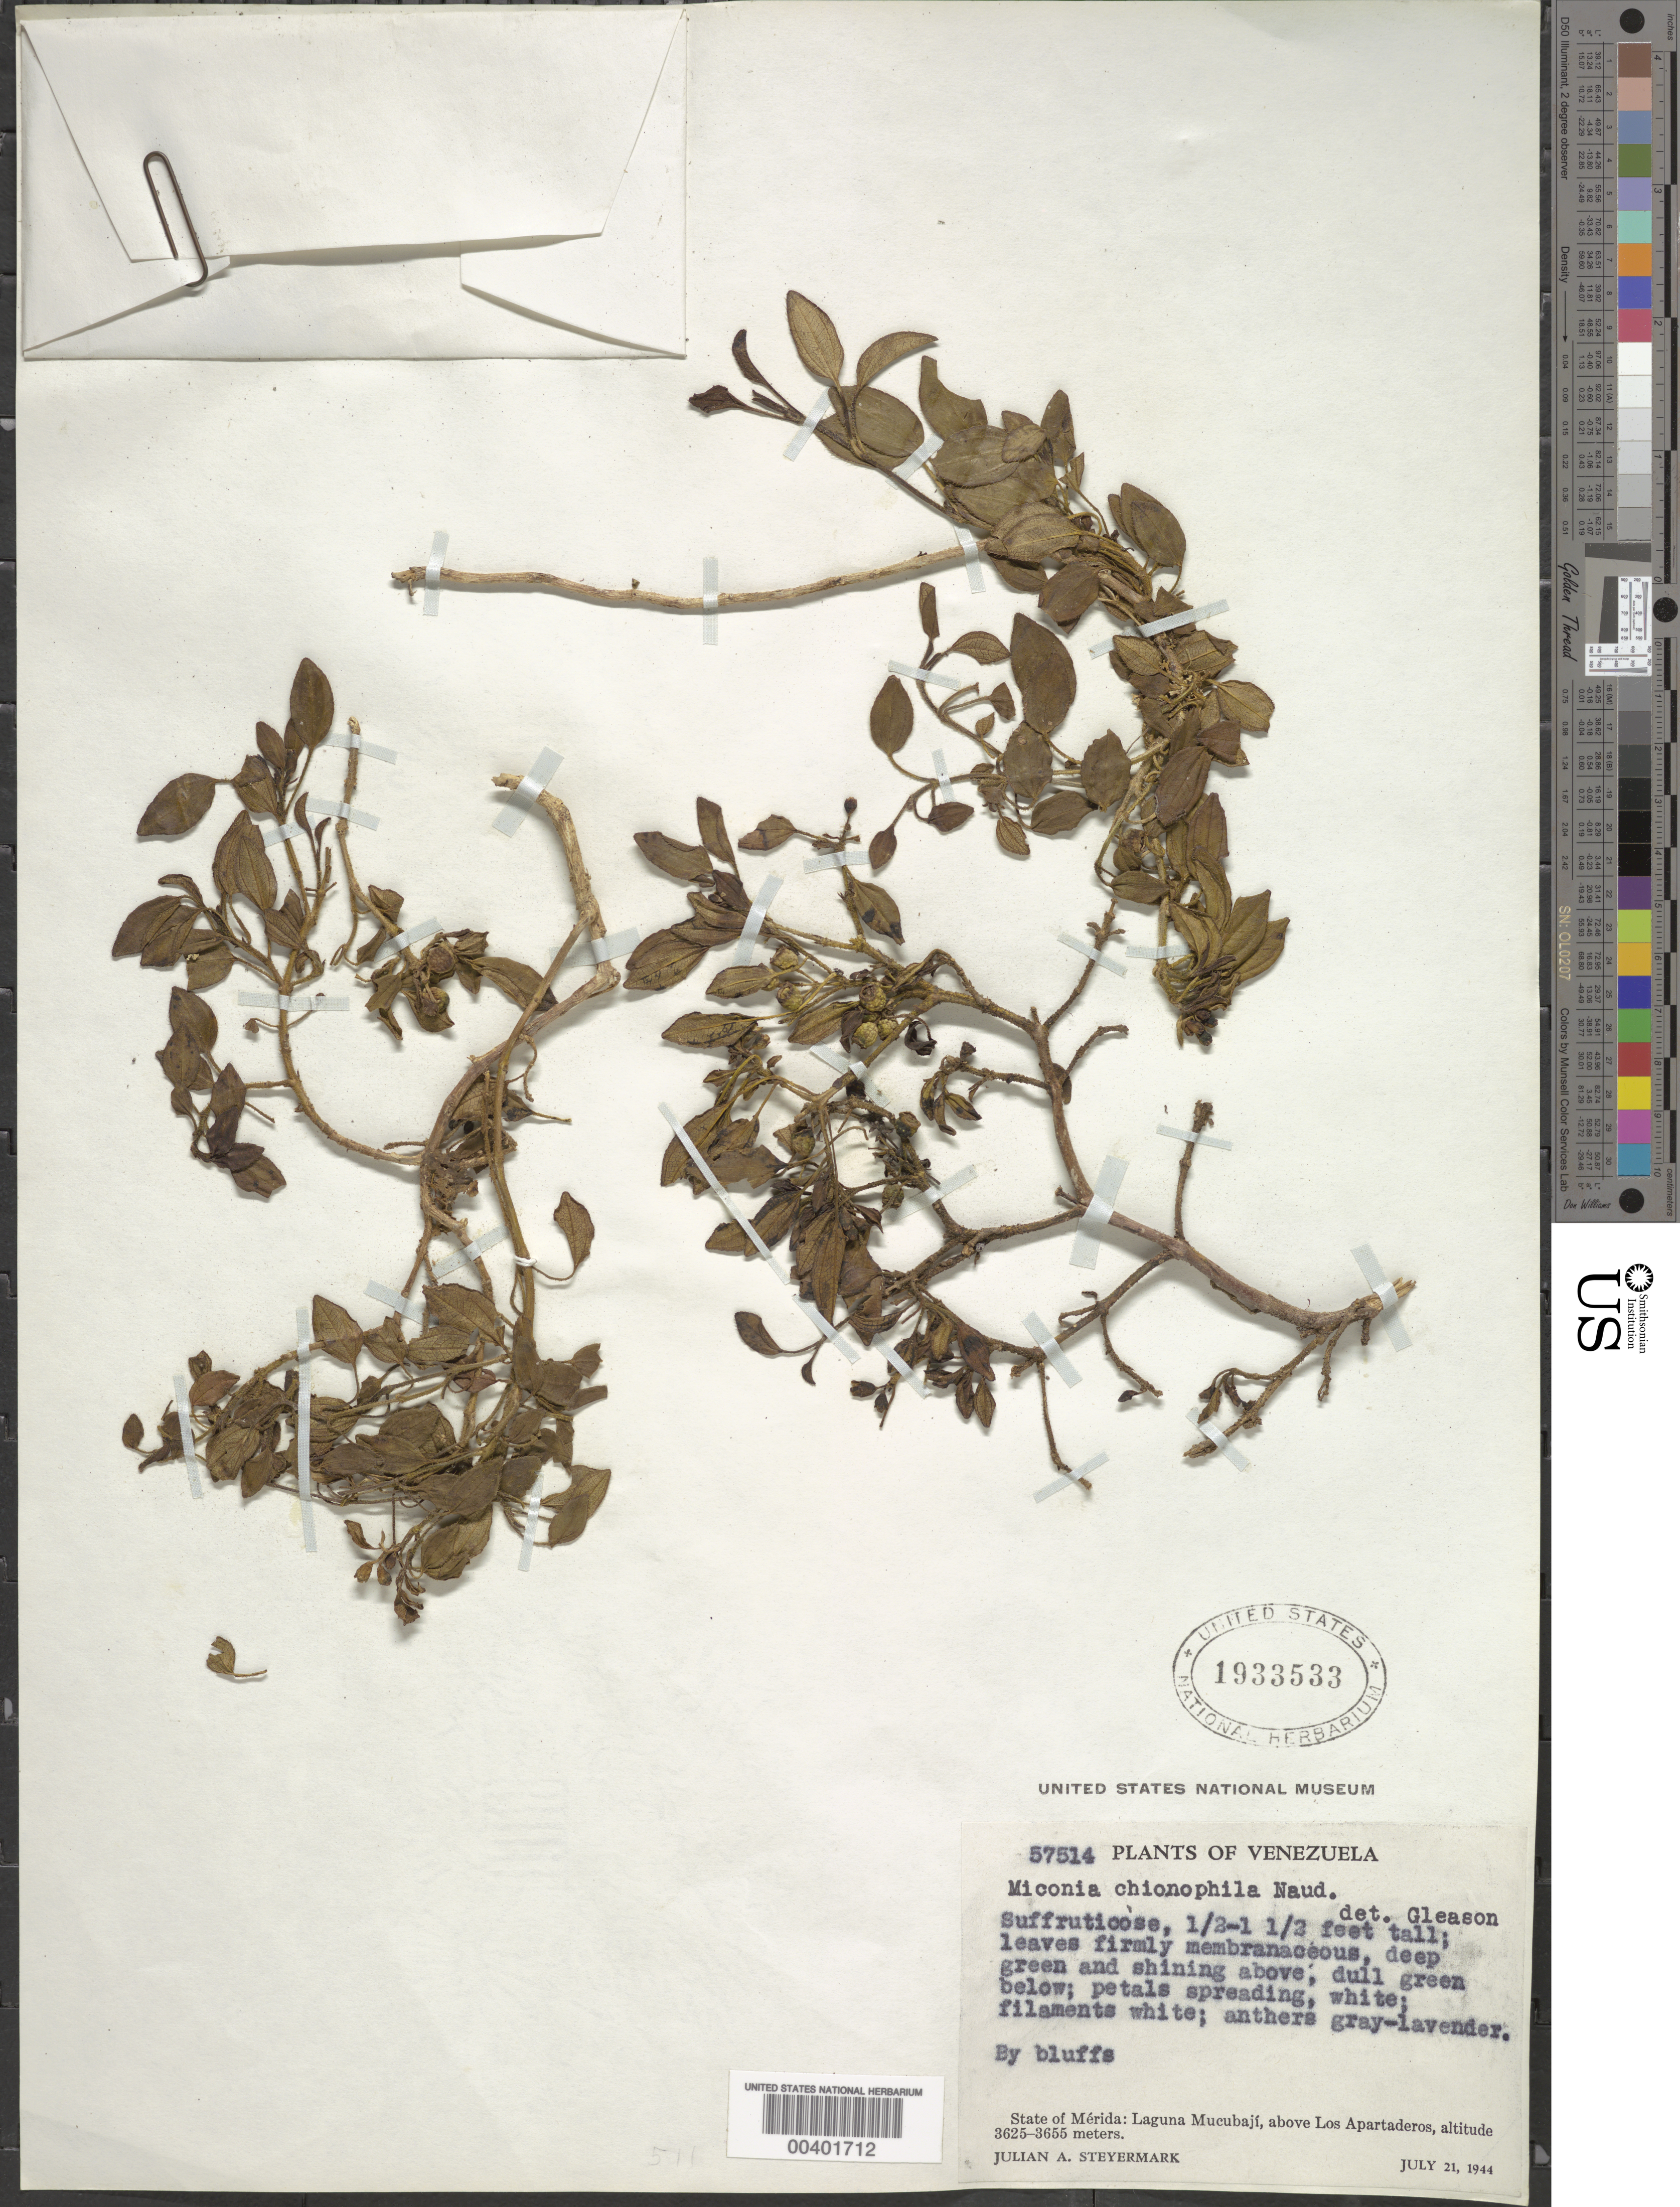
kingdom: Plantae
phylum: Tracheophyta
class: Magnoliopsida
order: Myrtales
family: Melastomataceae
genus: Miconia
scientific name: Miconia chionophila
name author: Naudin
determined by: Gleason, H. A.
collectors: J. Steyermark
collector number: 57514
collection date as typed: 21 Jul 1944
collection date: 1944-07-21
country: Venezuela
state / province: Mérida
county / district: Libertador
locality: Laguna Mucubají, above Los Apartaderos. Mucubaji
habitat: By bluffs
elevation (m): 3625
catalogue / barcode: US 1933533